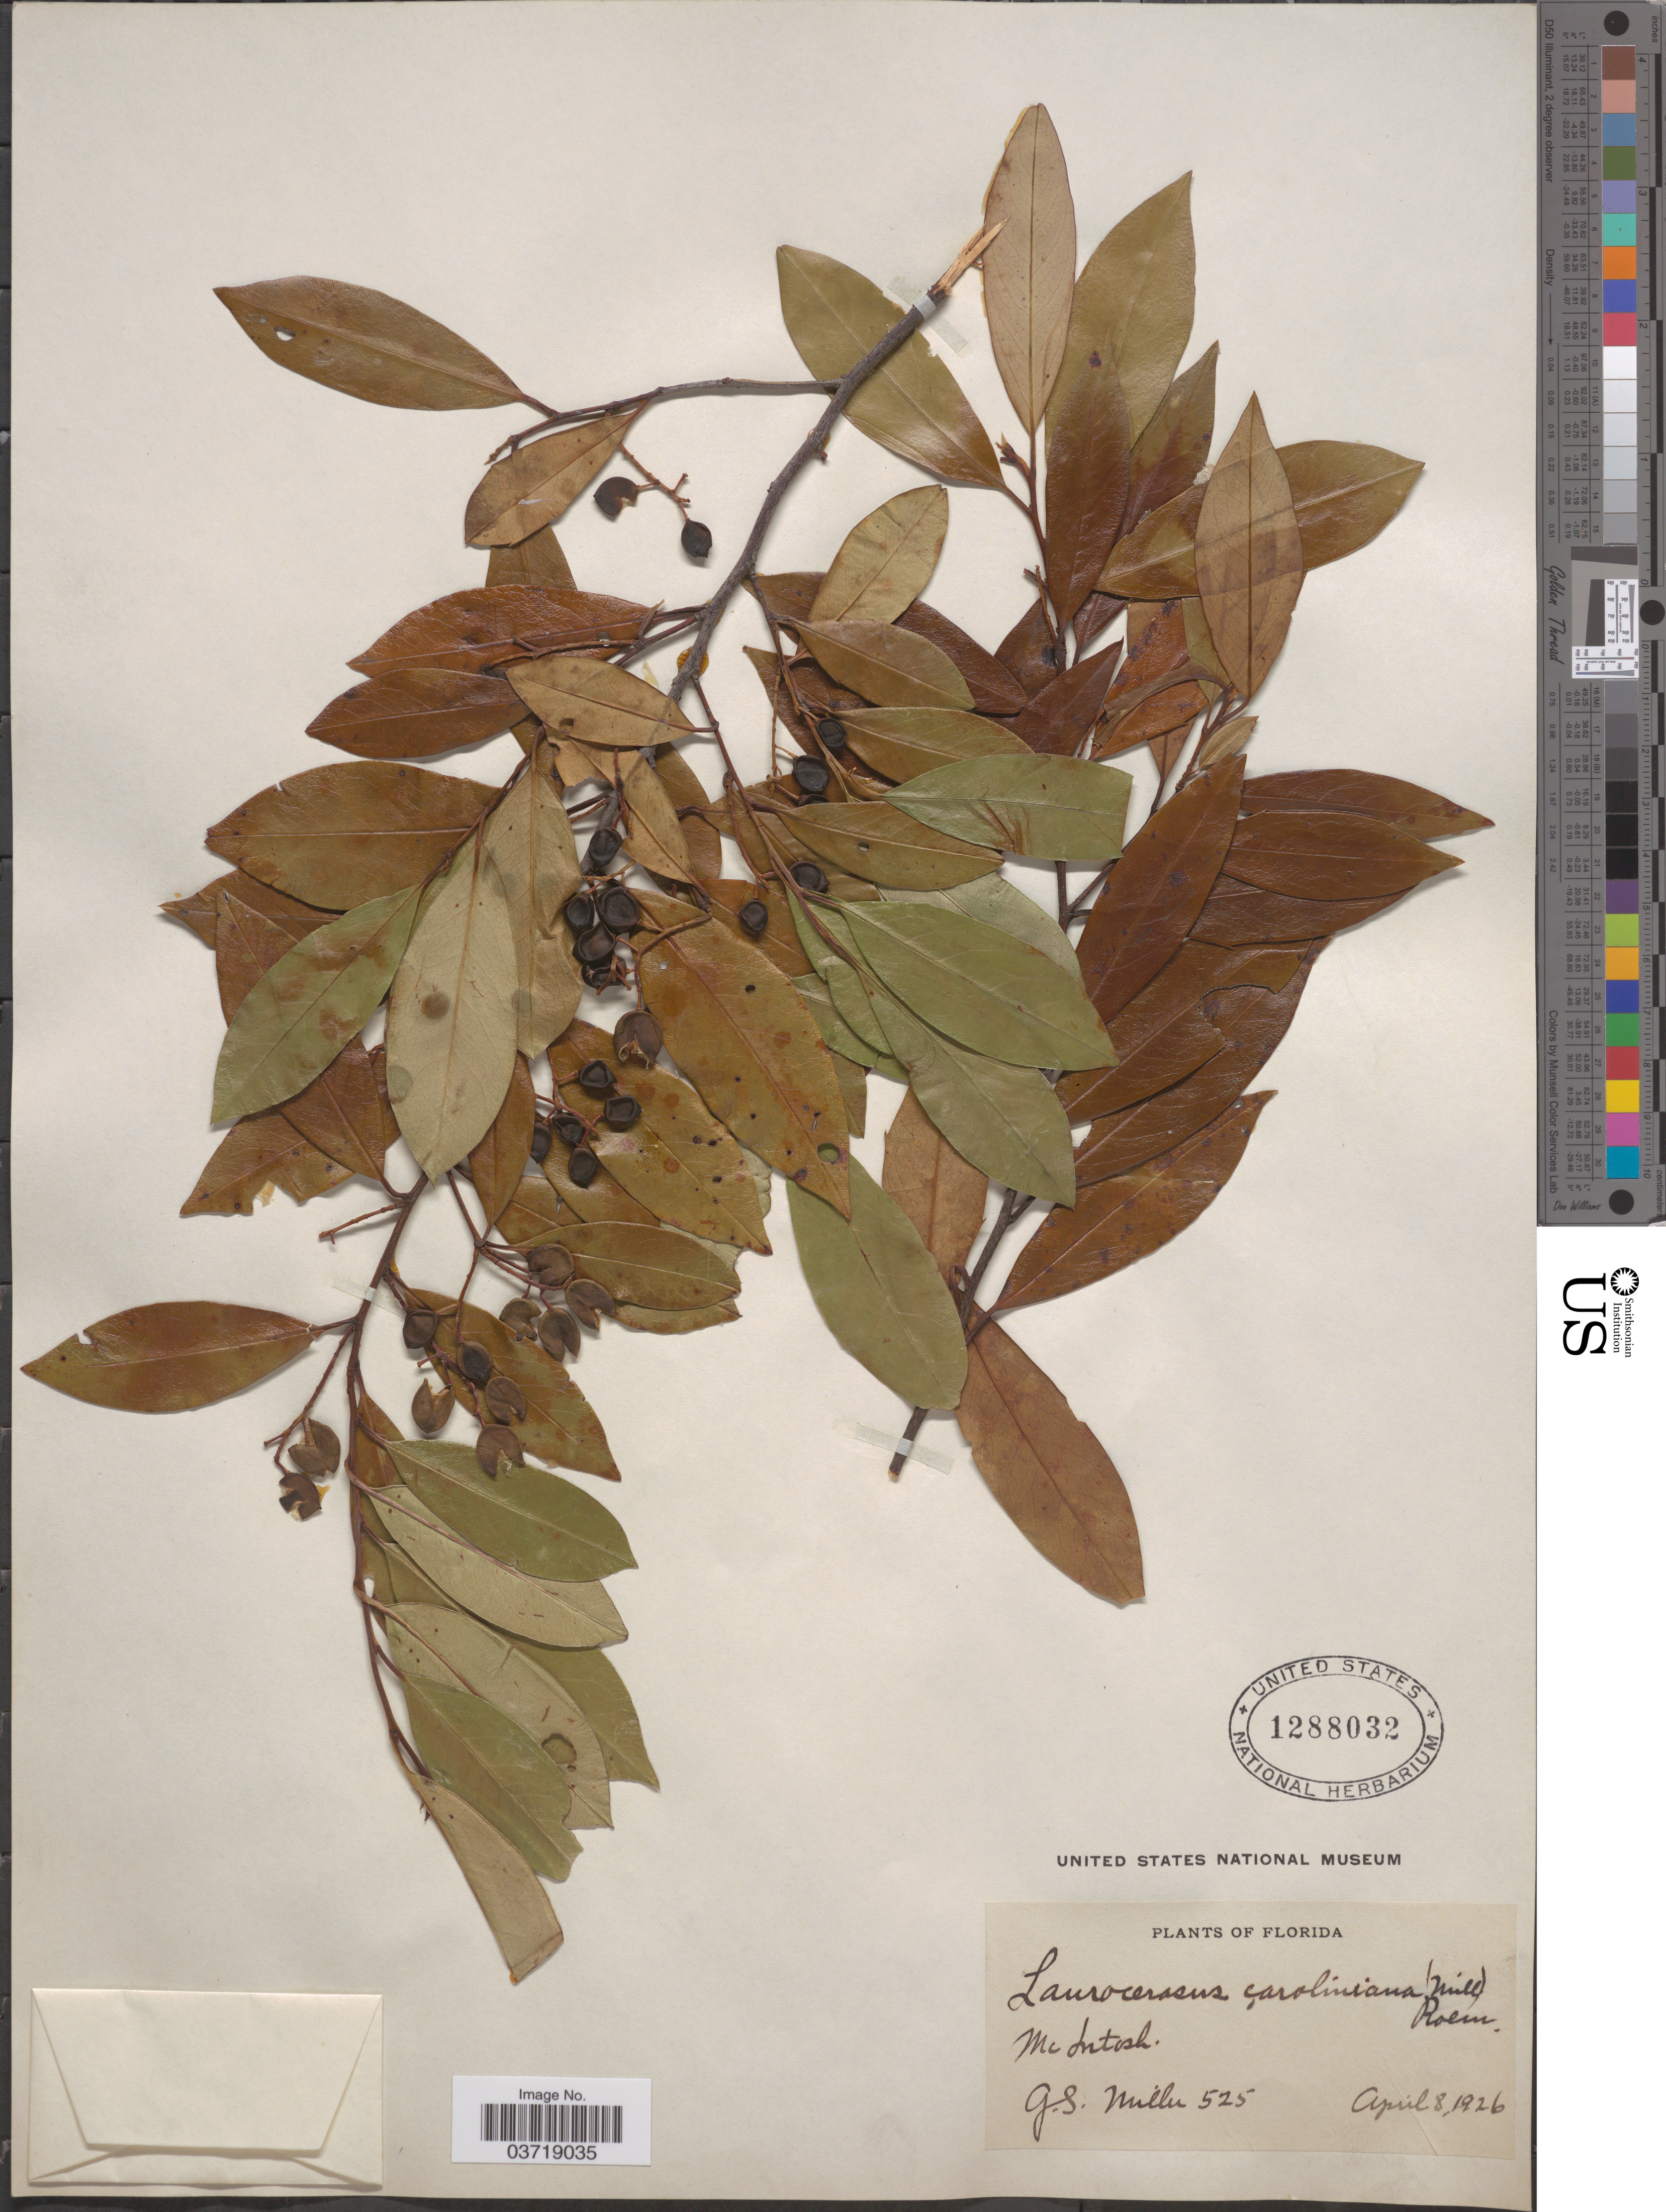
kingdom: Plantae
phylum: Tracheophyta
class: Magnoliopsida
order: Rosales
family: Rosaceae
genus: Prunus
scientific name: Prunus caroliniana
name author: (Mill.) Aiton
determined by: Strong, Mark T., (BOT), Smithsonian Institution - National Museum of Natural History (UNITED STATES)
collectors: G. S. Miller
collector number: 525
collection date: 1926-04-08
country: United States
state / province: Florida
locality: McIntosh.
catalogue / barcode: US 1288032